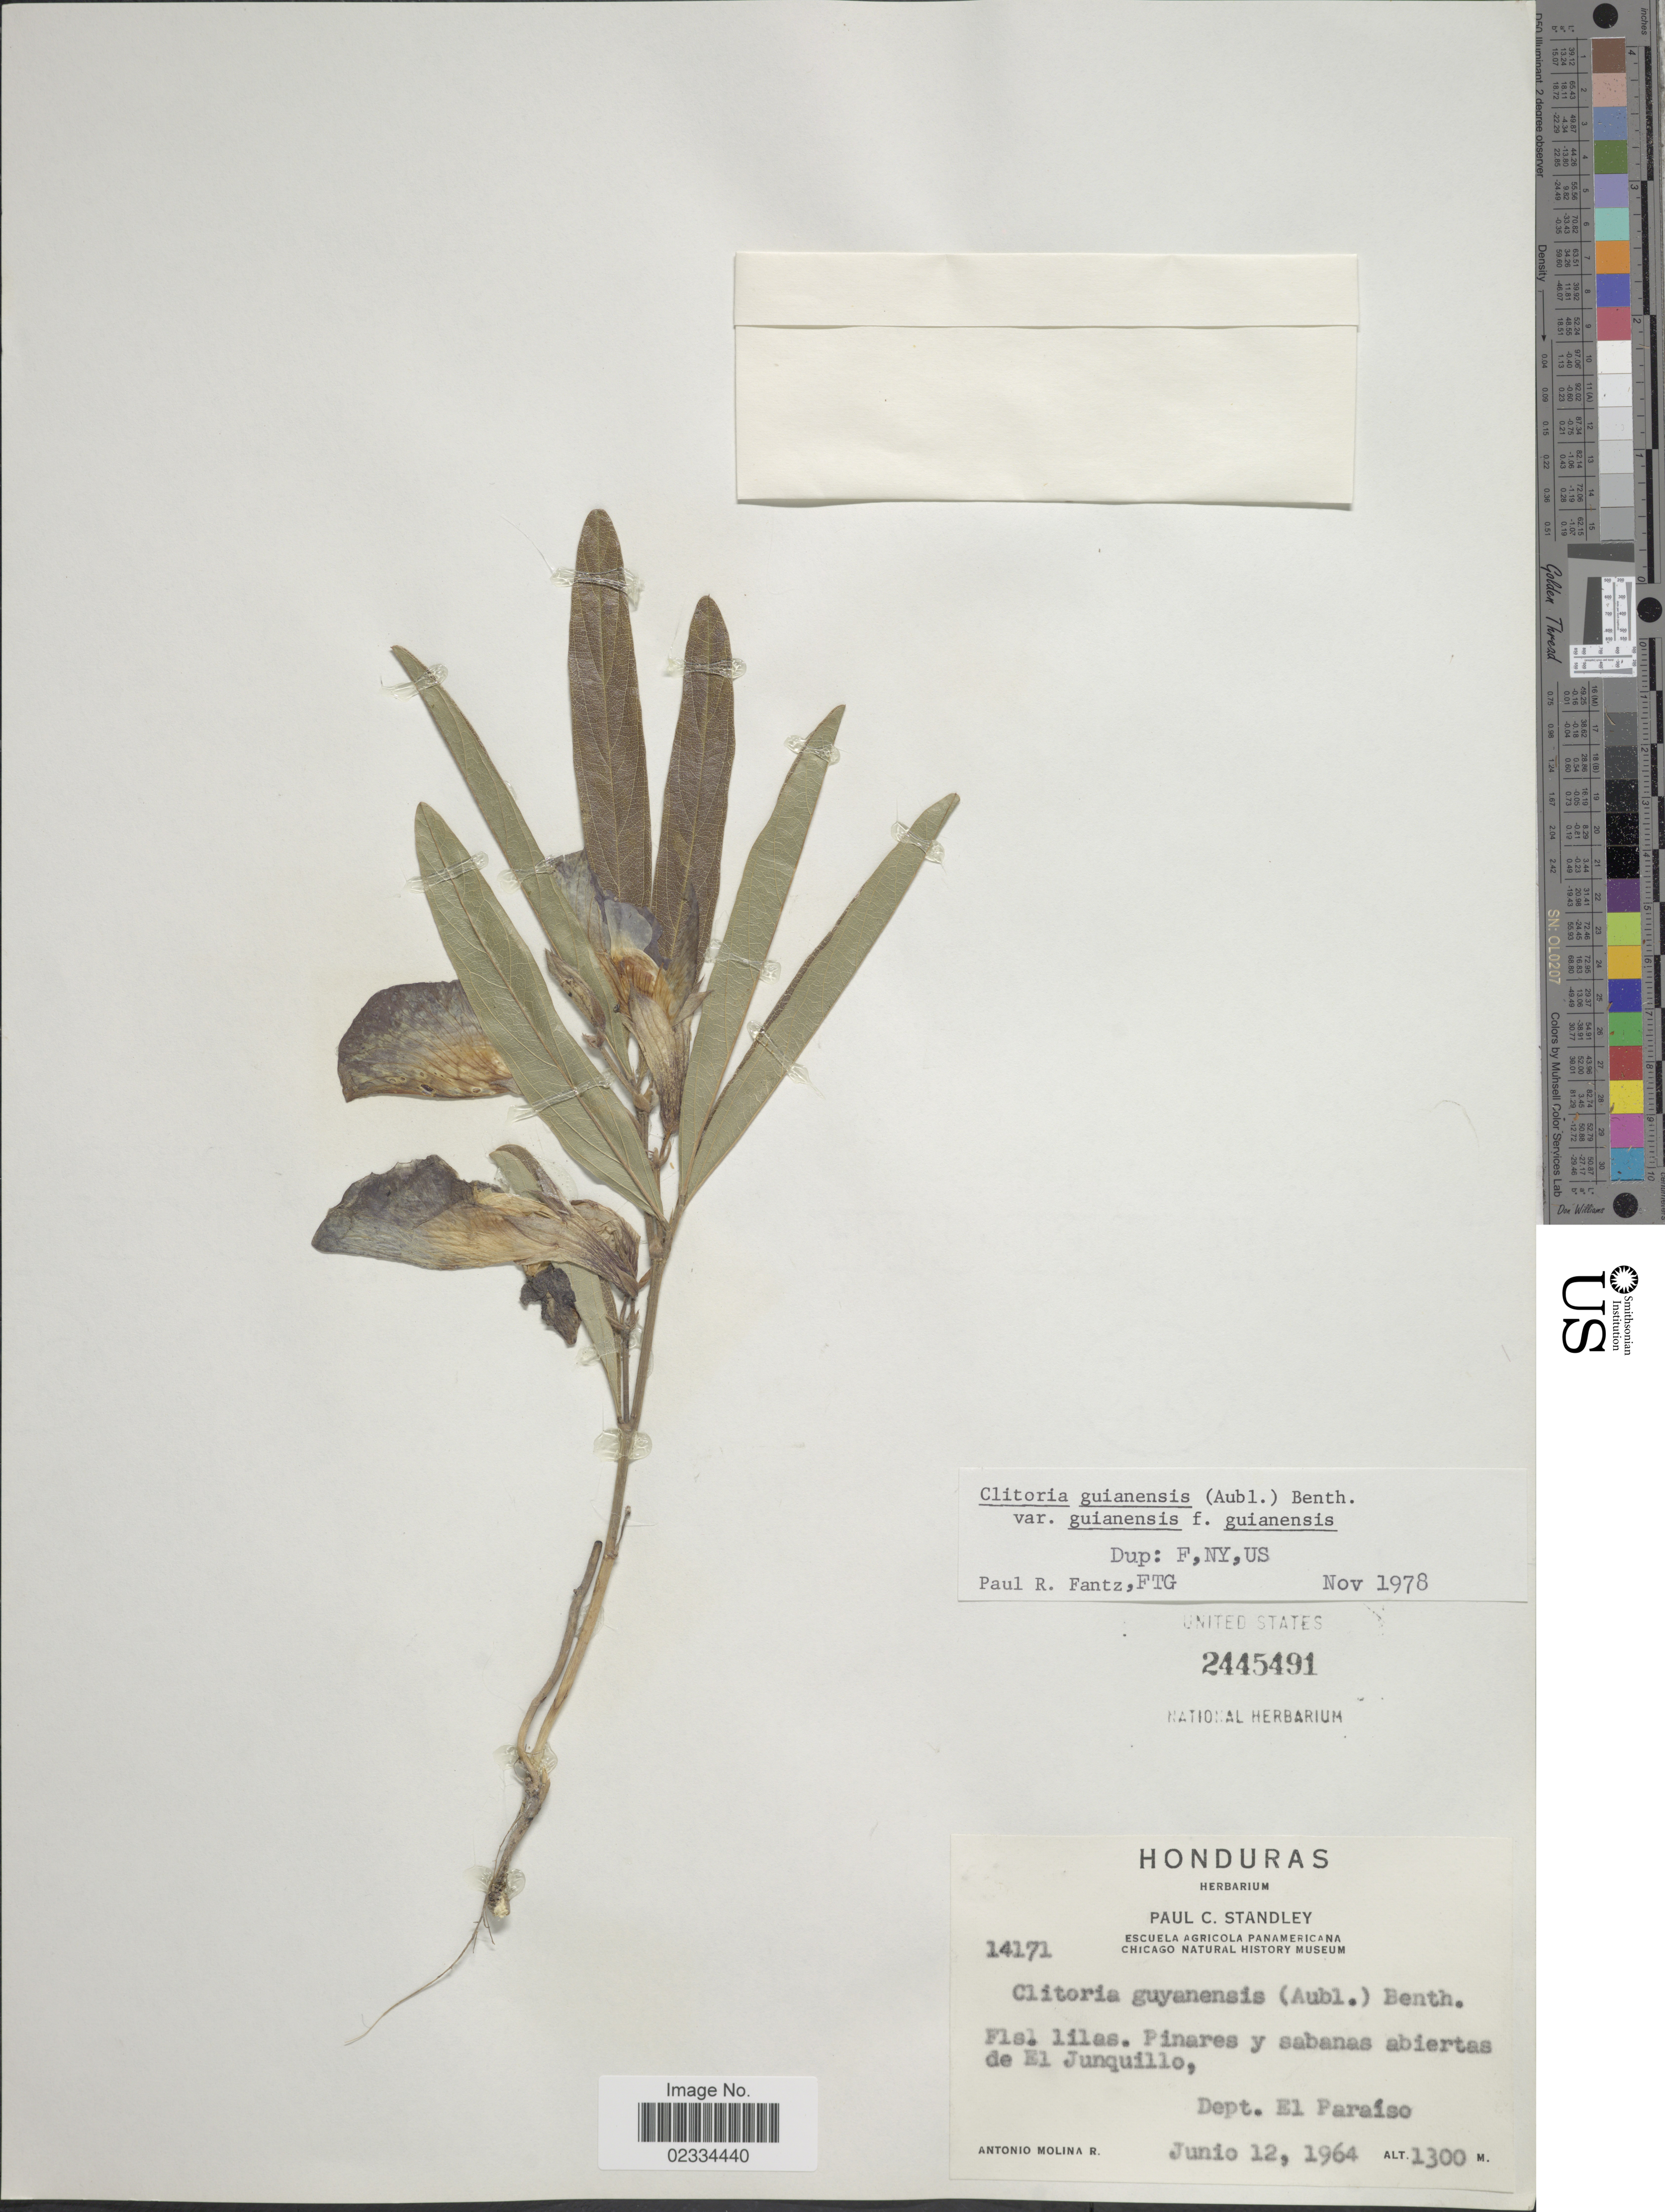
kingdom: Plantae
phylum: Tracheophyta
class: Magnoliopsida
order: Fabales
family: Fabaceae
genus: Clitoria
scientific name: Clitoria guianensis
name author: (Aubl.) Benth.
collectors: A. Molina R.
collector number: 14171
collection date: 1964-06-12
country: Honduras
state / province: El Paraíso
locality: El Junquillo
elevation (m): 1300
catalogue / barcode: US 2445491